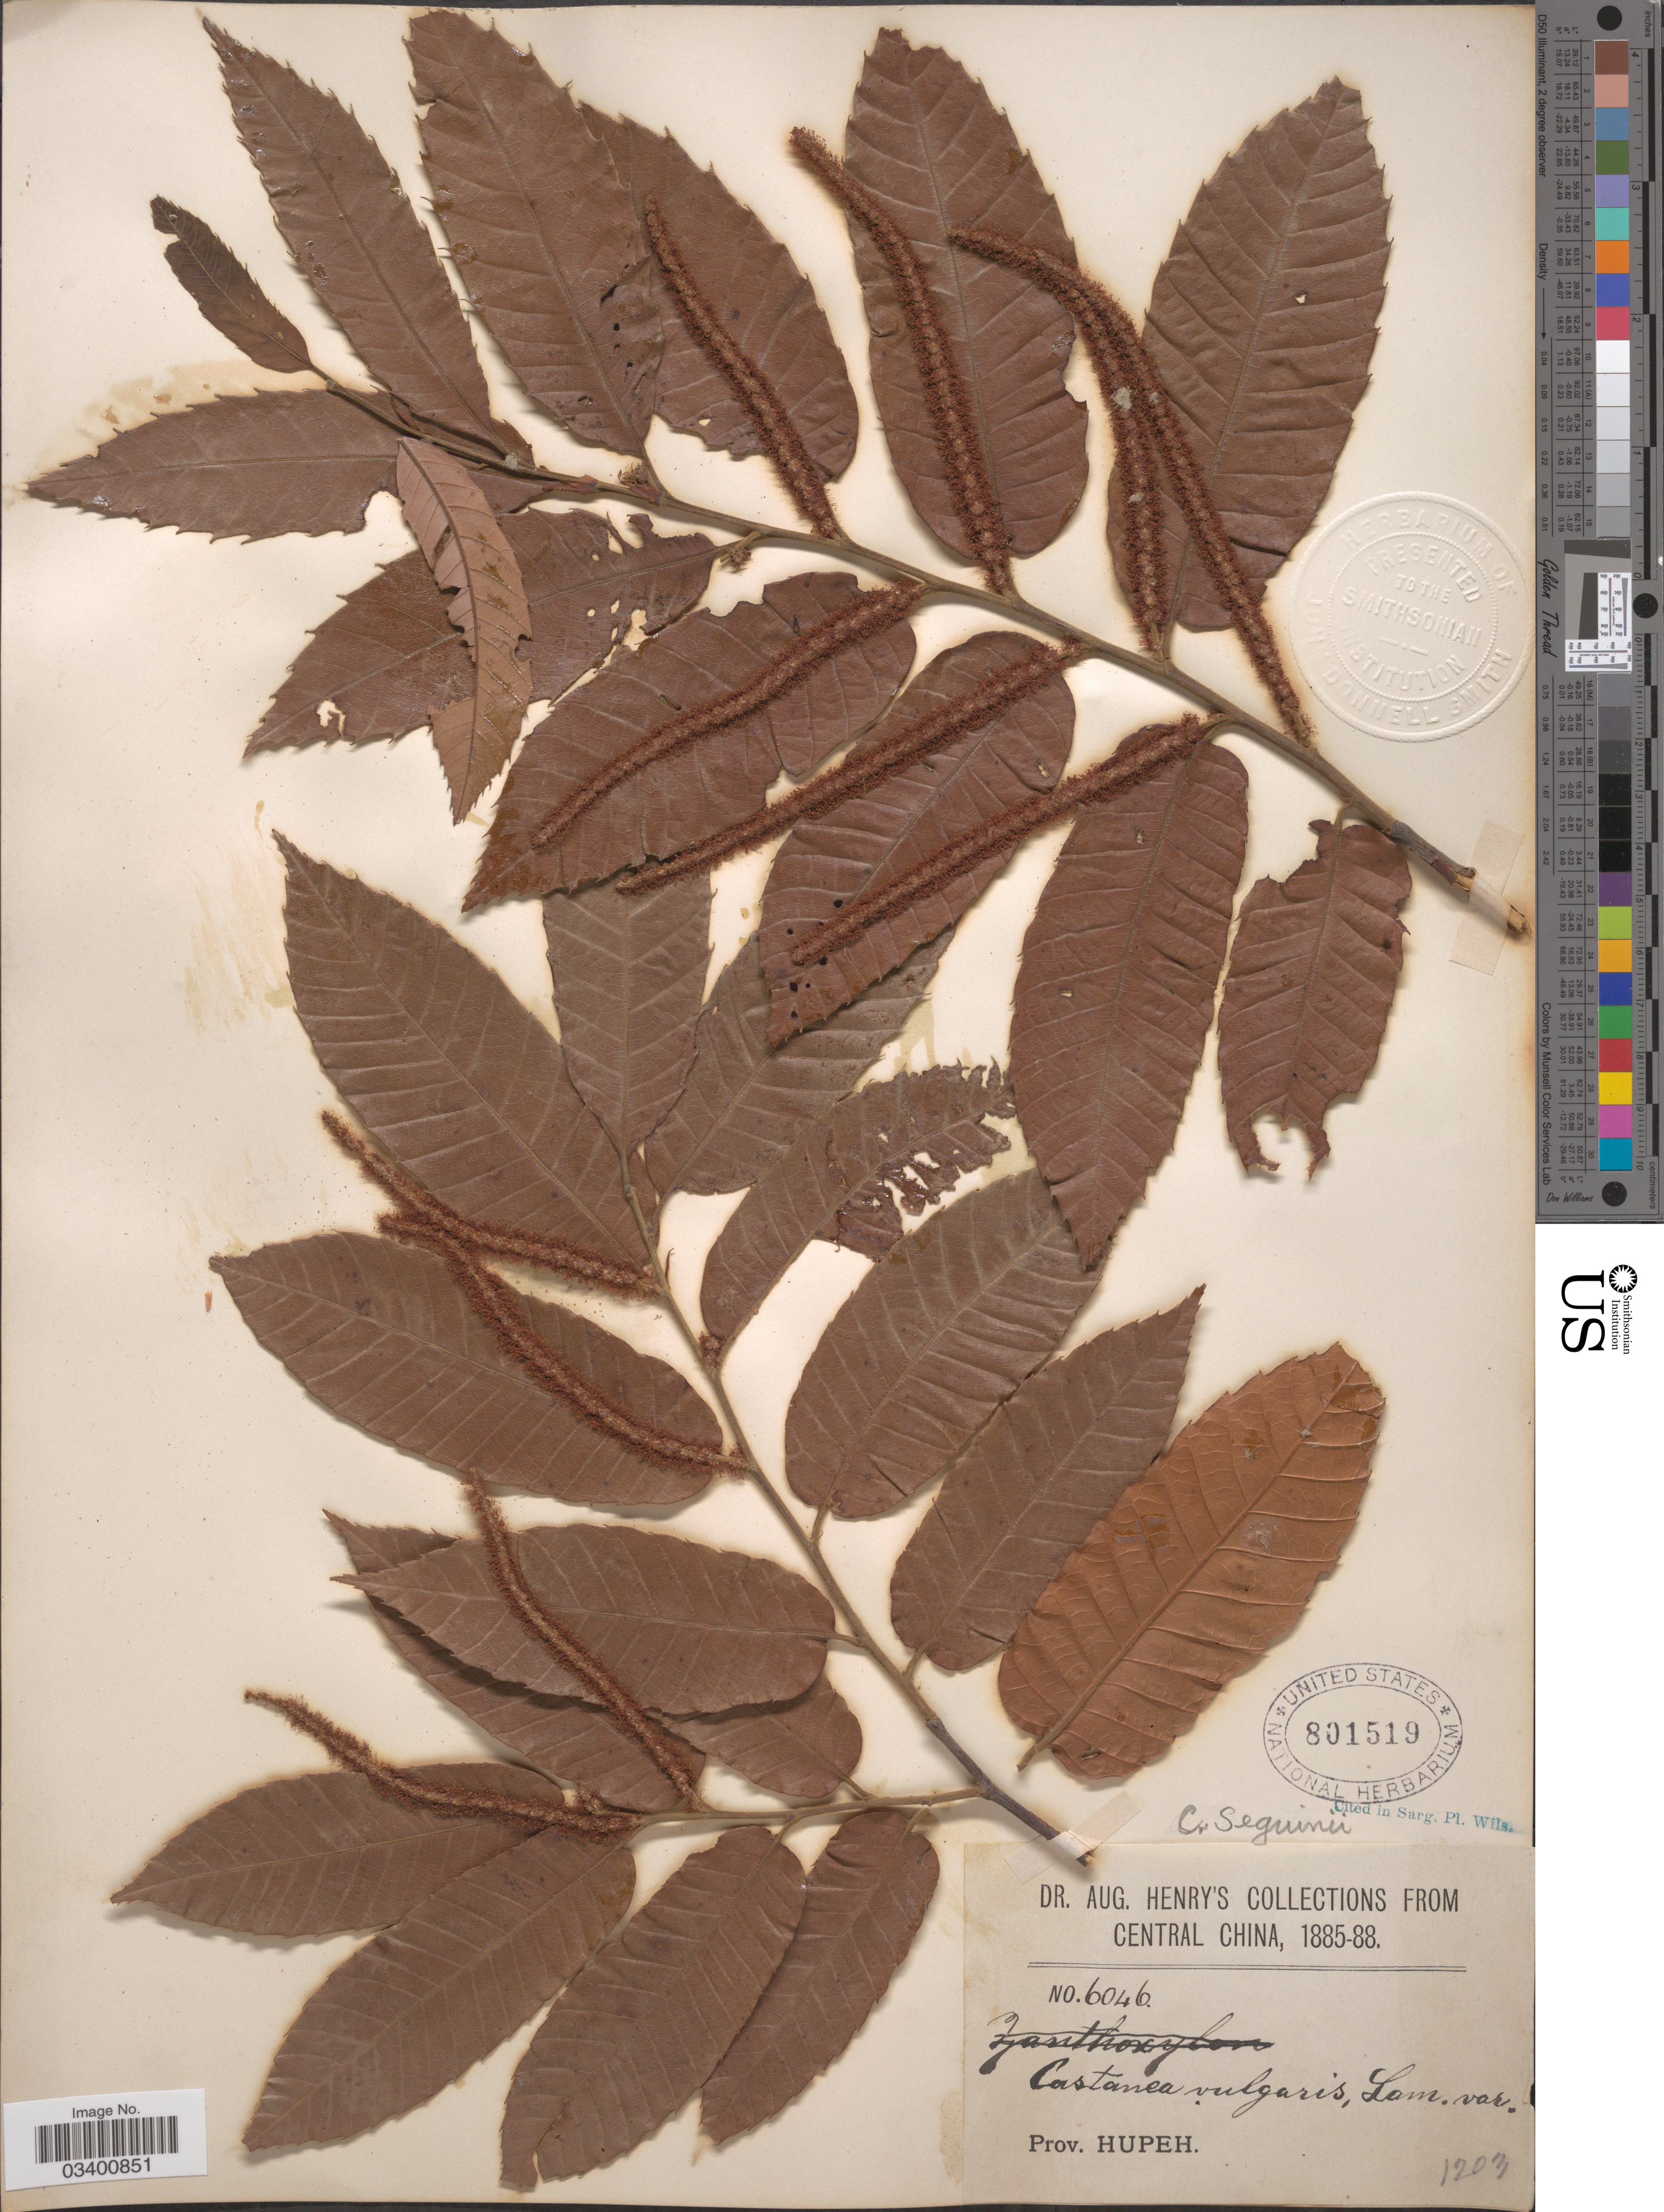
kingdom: Plantae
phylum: Tracheophyta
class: Magnoliopsida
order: Fagales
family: Fagaceae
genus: Castanea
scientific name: Castanea seguinii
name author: Dode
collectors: A. Henry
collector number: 6046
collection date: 1885/1888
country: China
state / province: Hubei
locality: Central China. Prov. Hupeh.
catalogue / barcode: US 801519